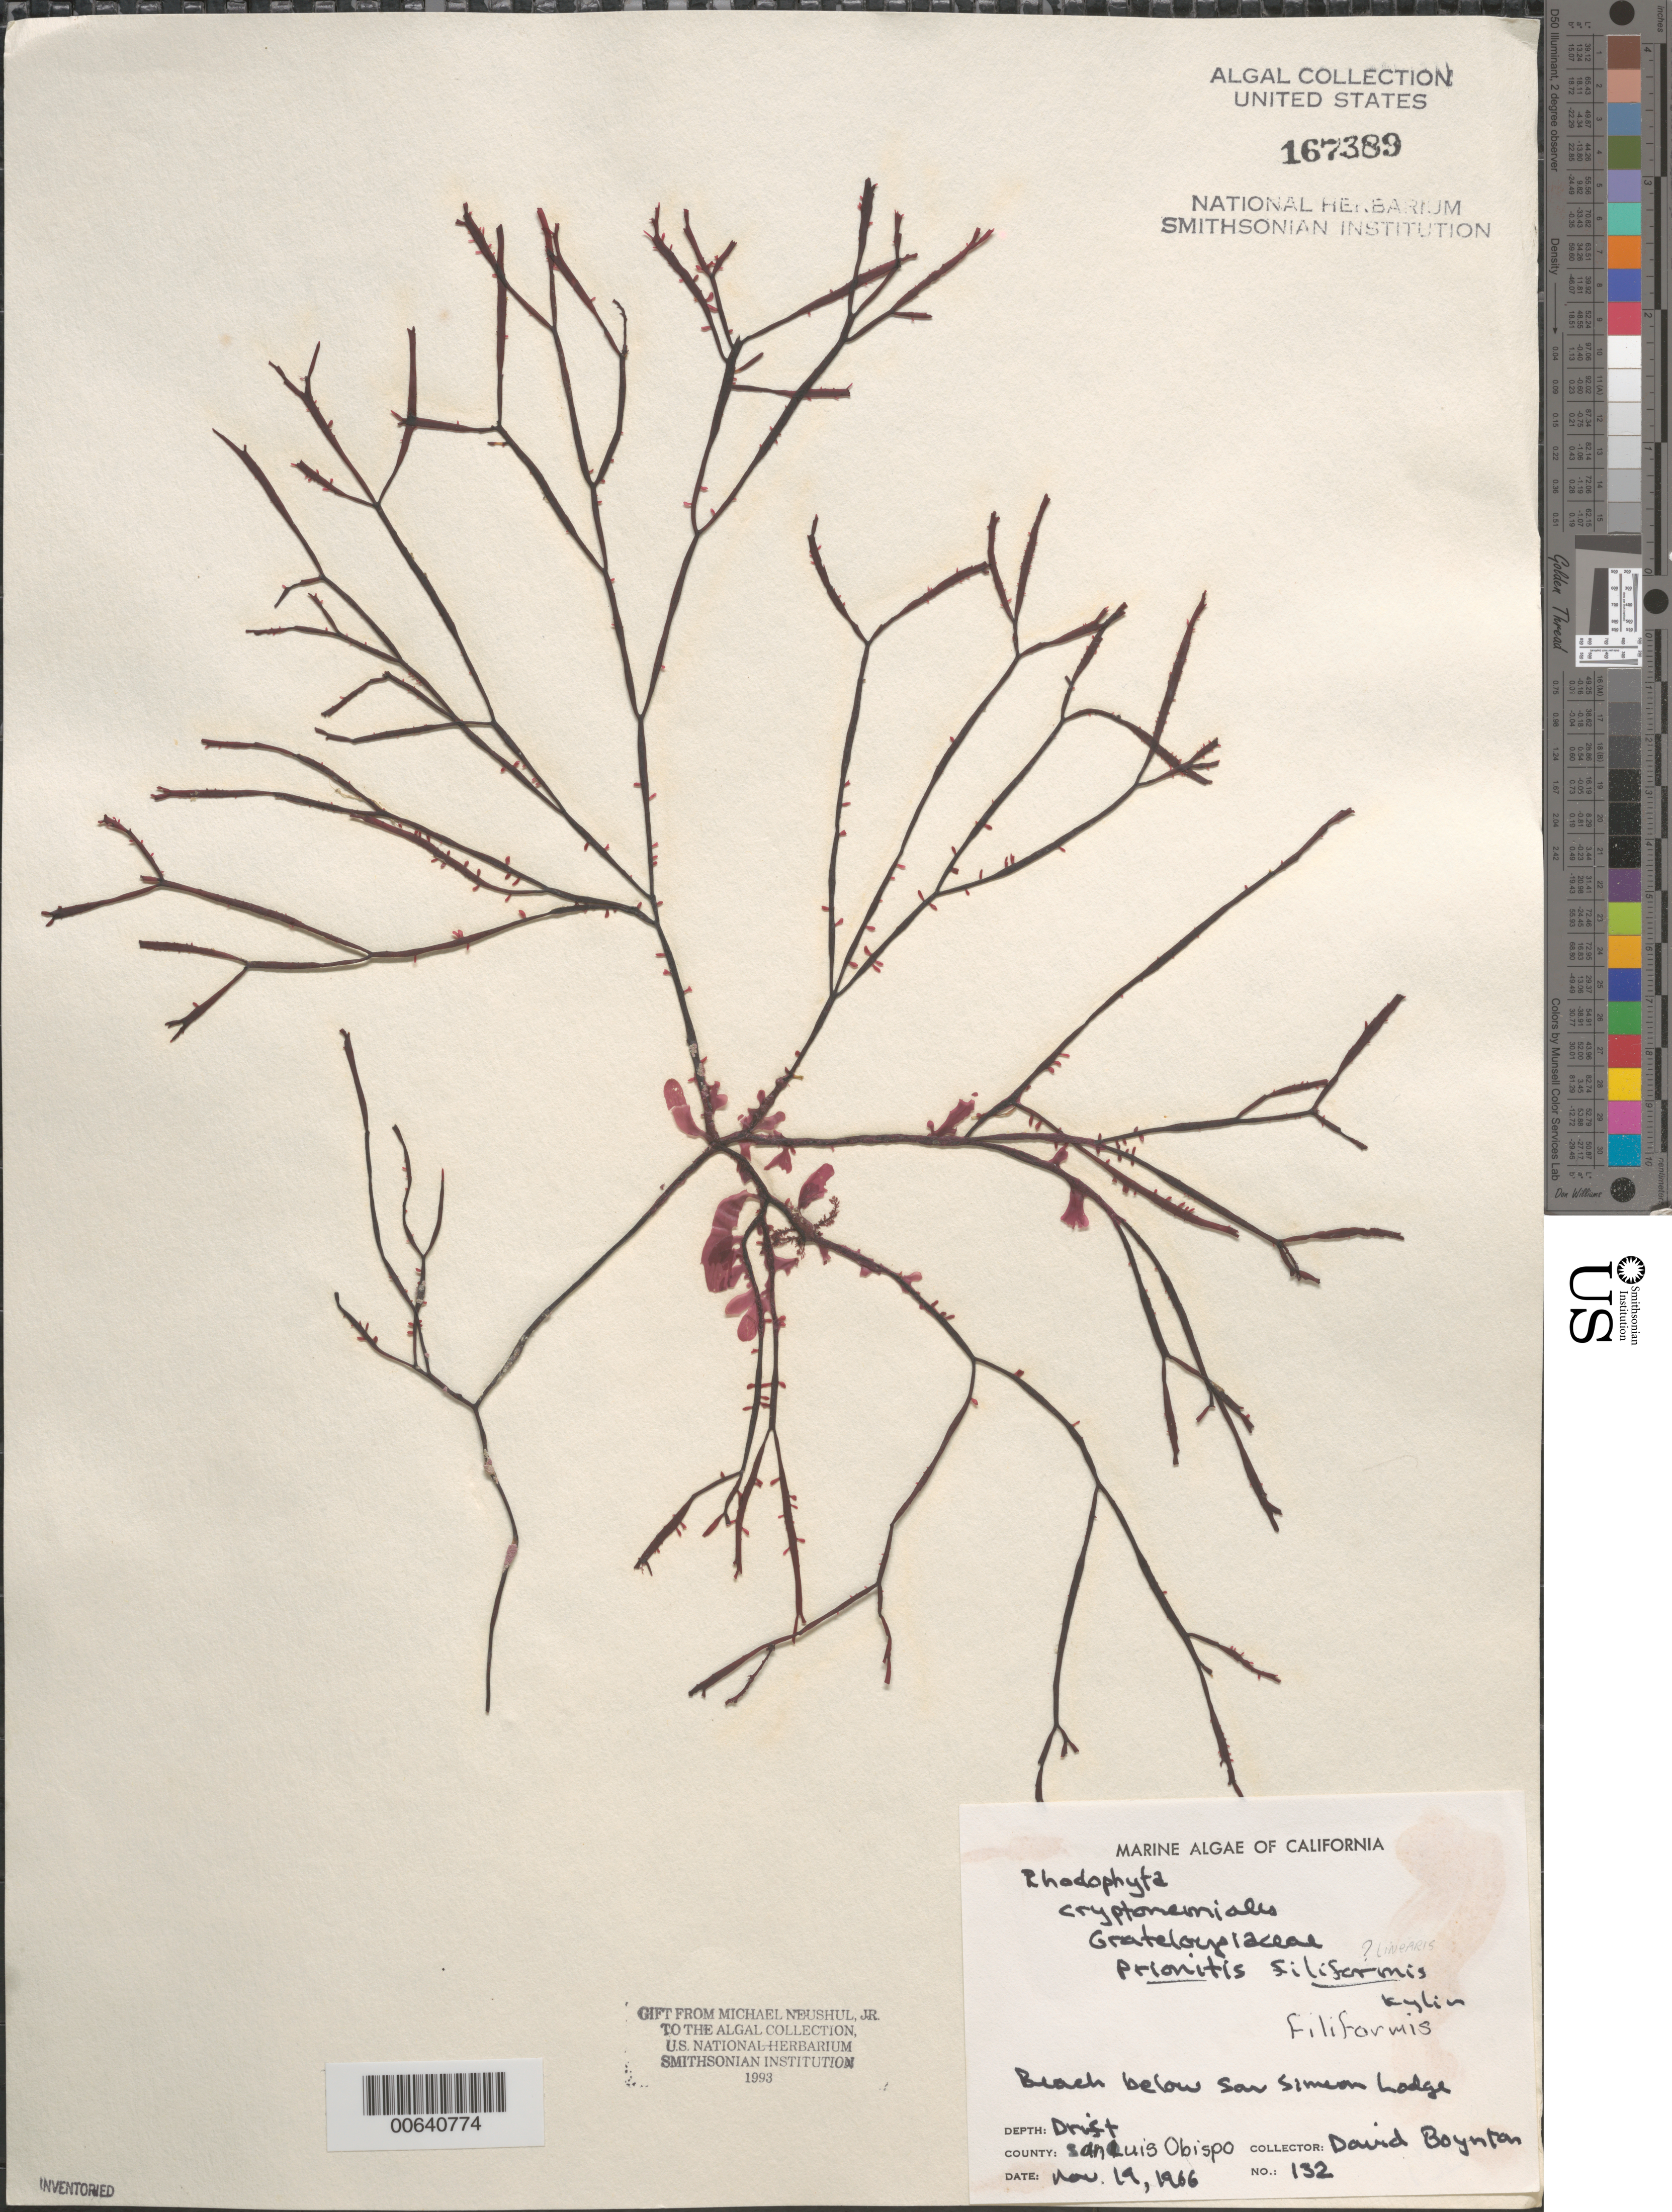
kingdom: Plantae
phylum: Rhodophyta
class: Florideophyceae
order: Halymeniales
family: Halymeniaceae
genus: Prionitis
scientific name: Prionitis filiformis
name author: Kylin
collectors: D. Boynton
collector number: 132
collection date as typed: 19 Nov 1966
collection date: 1966-11-19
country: United States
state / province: California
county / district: San Luis Obispo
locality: Beach below San Simeon Lodge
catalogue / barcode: US 167389